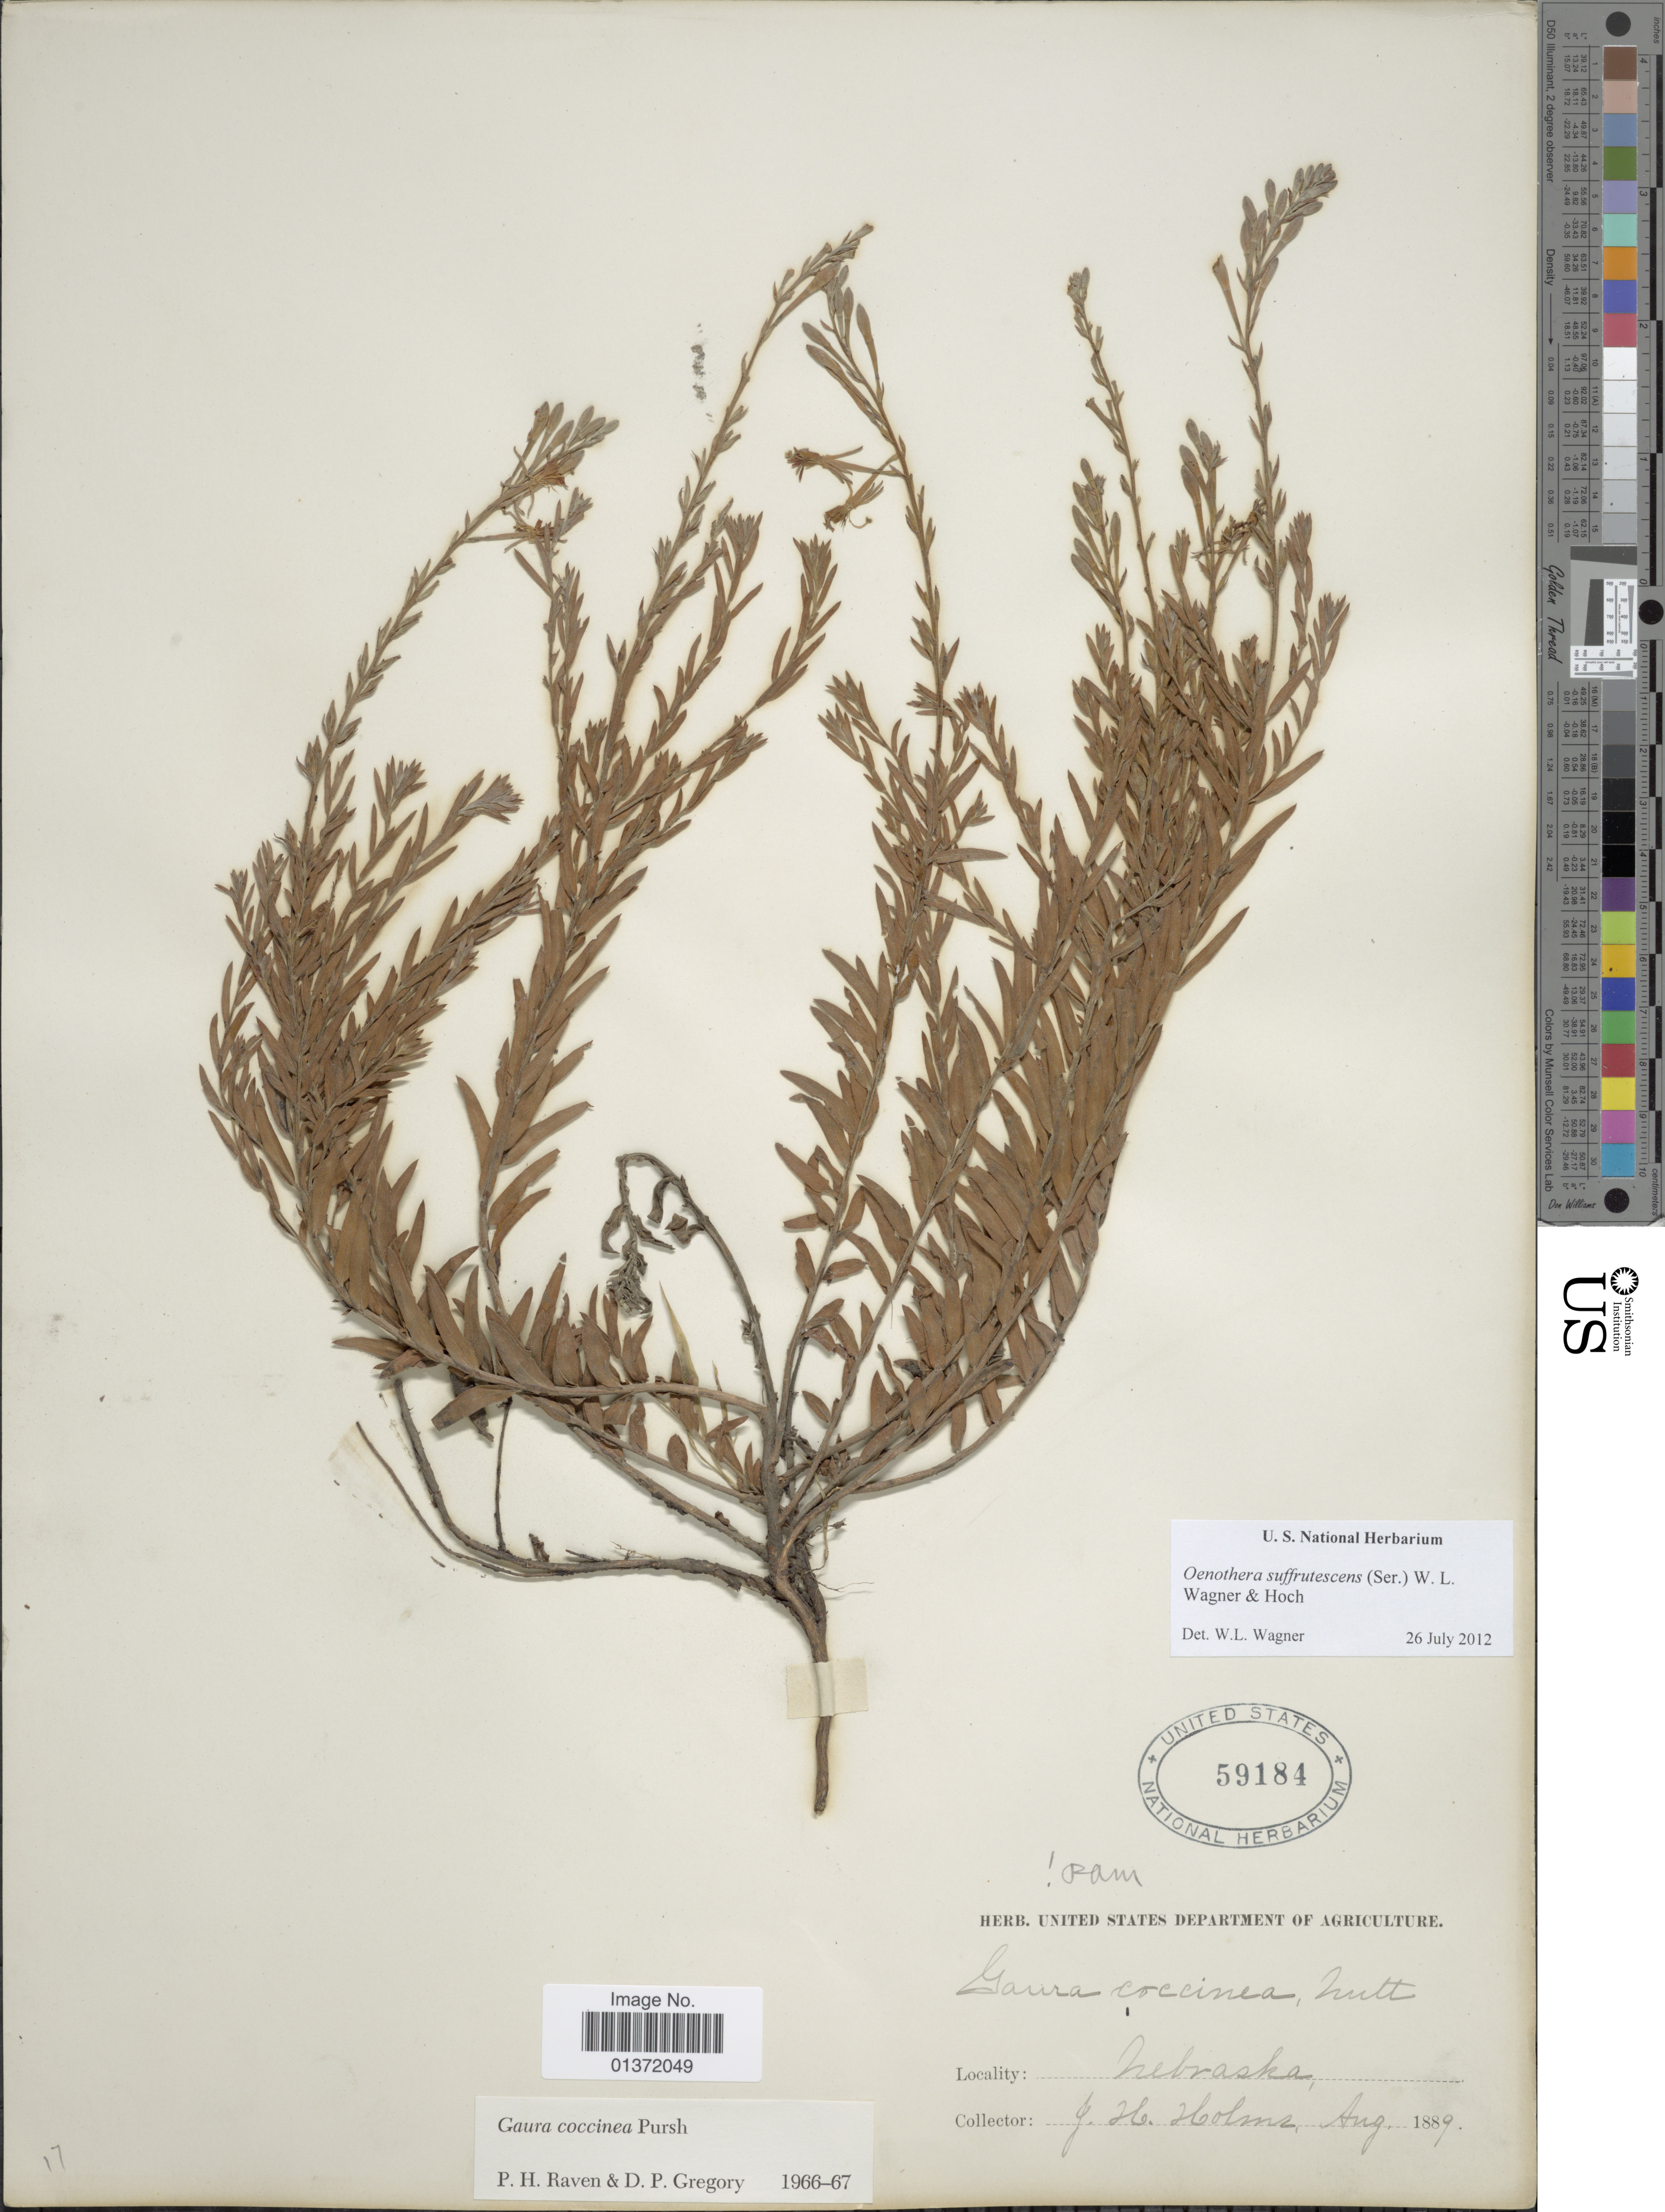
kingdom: Plantae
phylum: Tracheophyta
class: Magnoliopsida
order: Myrtales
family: Onagraceae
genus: Oenothera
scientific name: Oenothera suffrutescens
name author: (Ser.) W.L. Wagner & Hoch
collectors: J. H. Holms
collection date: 1889-08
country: United States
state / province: Nebraska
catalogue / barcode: US 59184